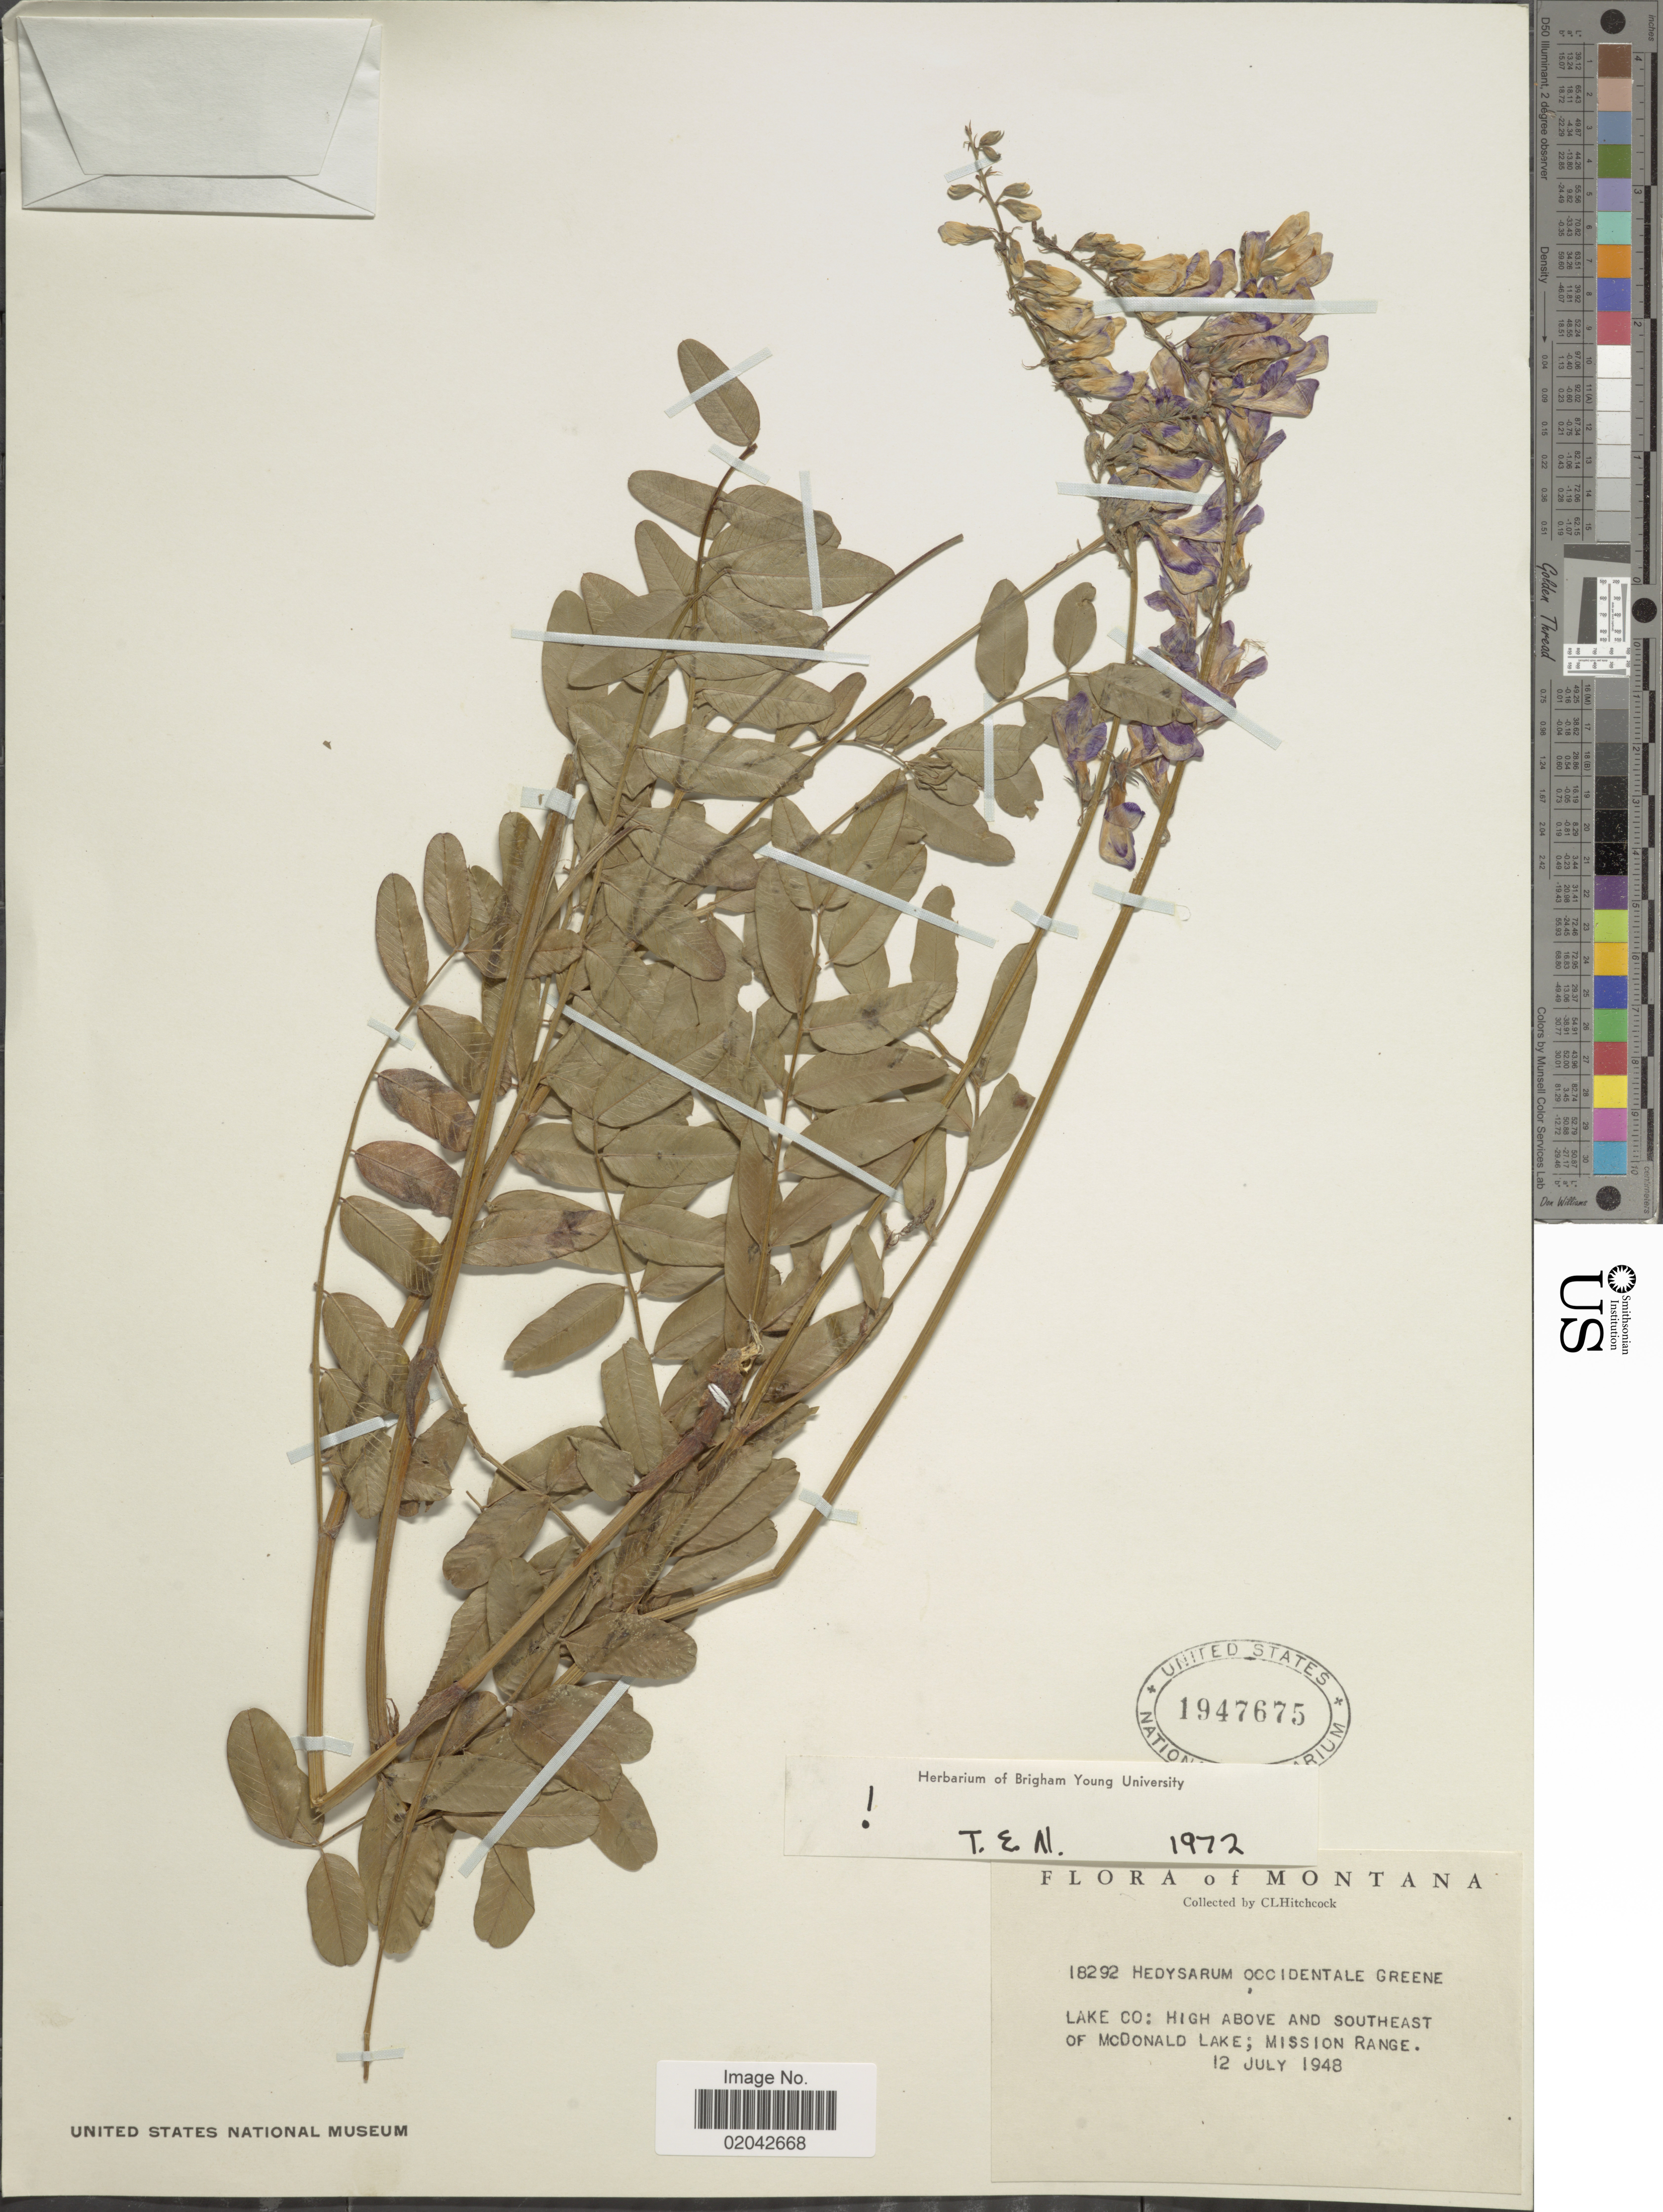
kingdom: Plantae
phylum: Tracheophyta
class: Magnoliopsida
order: Fabales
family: Fabaceae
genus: Hedysarum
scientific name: Hedysarum occidentale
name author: Greene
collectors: C. L. Hitchcock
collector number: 18292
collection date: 1948-07-12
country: United States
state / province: Montana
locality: Lake Co: high above and southeast of McDonald Lake; Mission Range.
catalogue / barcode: US 1947675